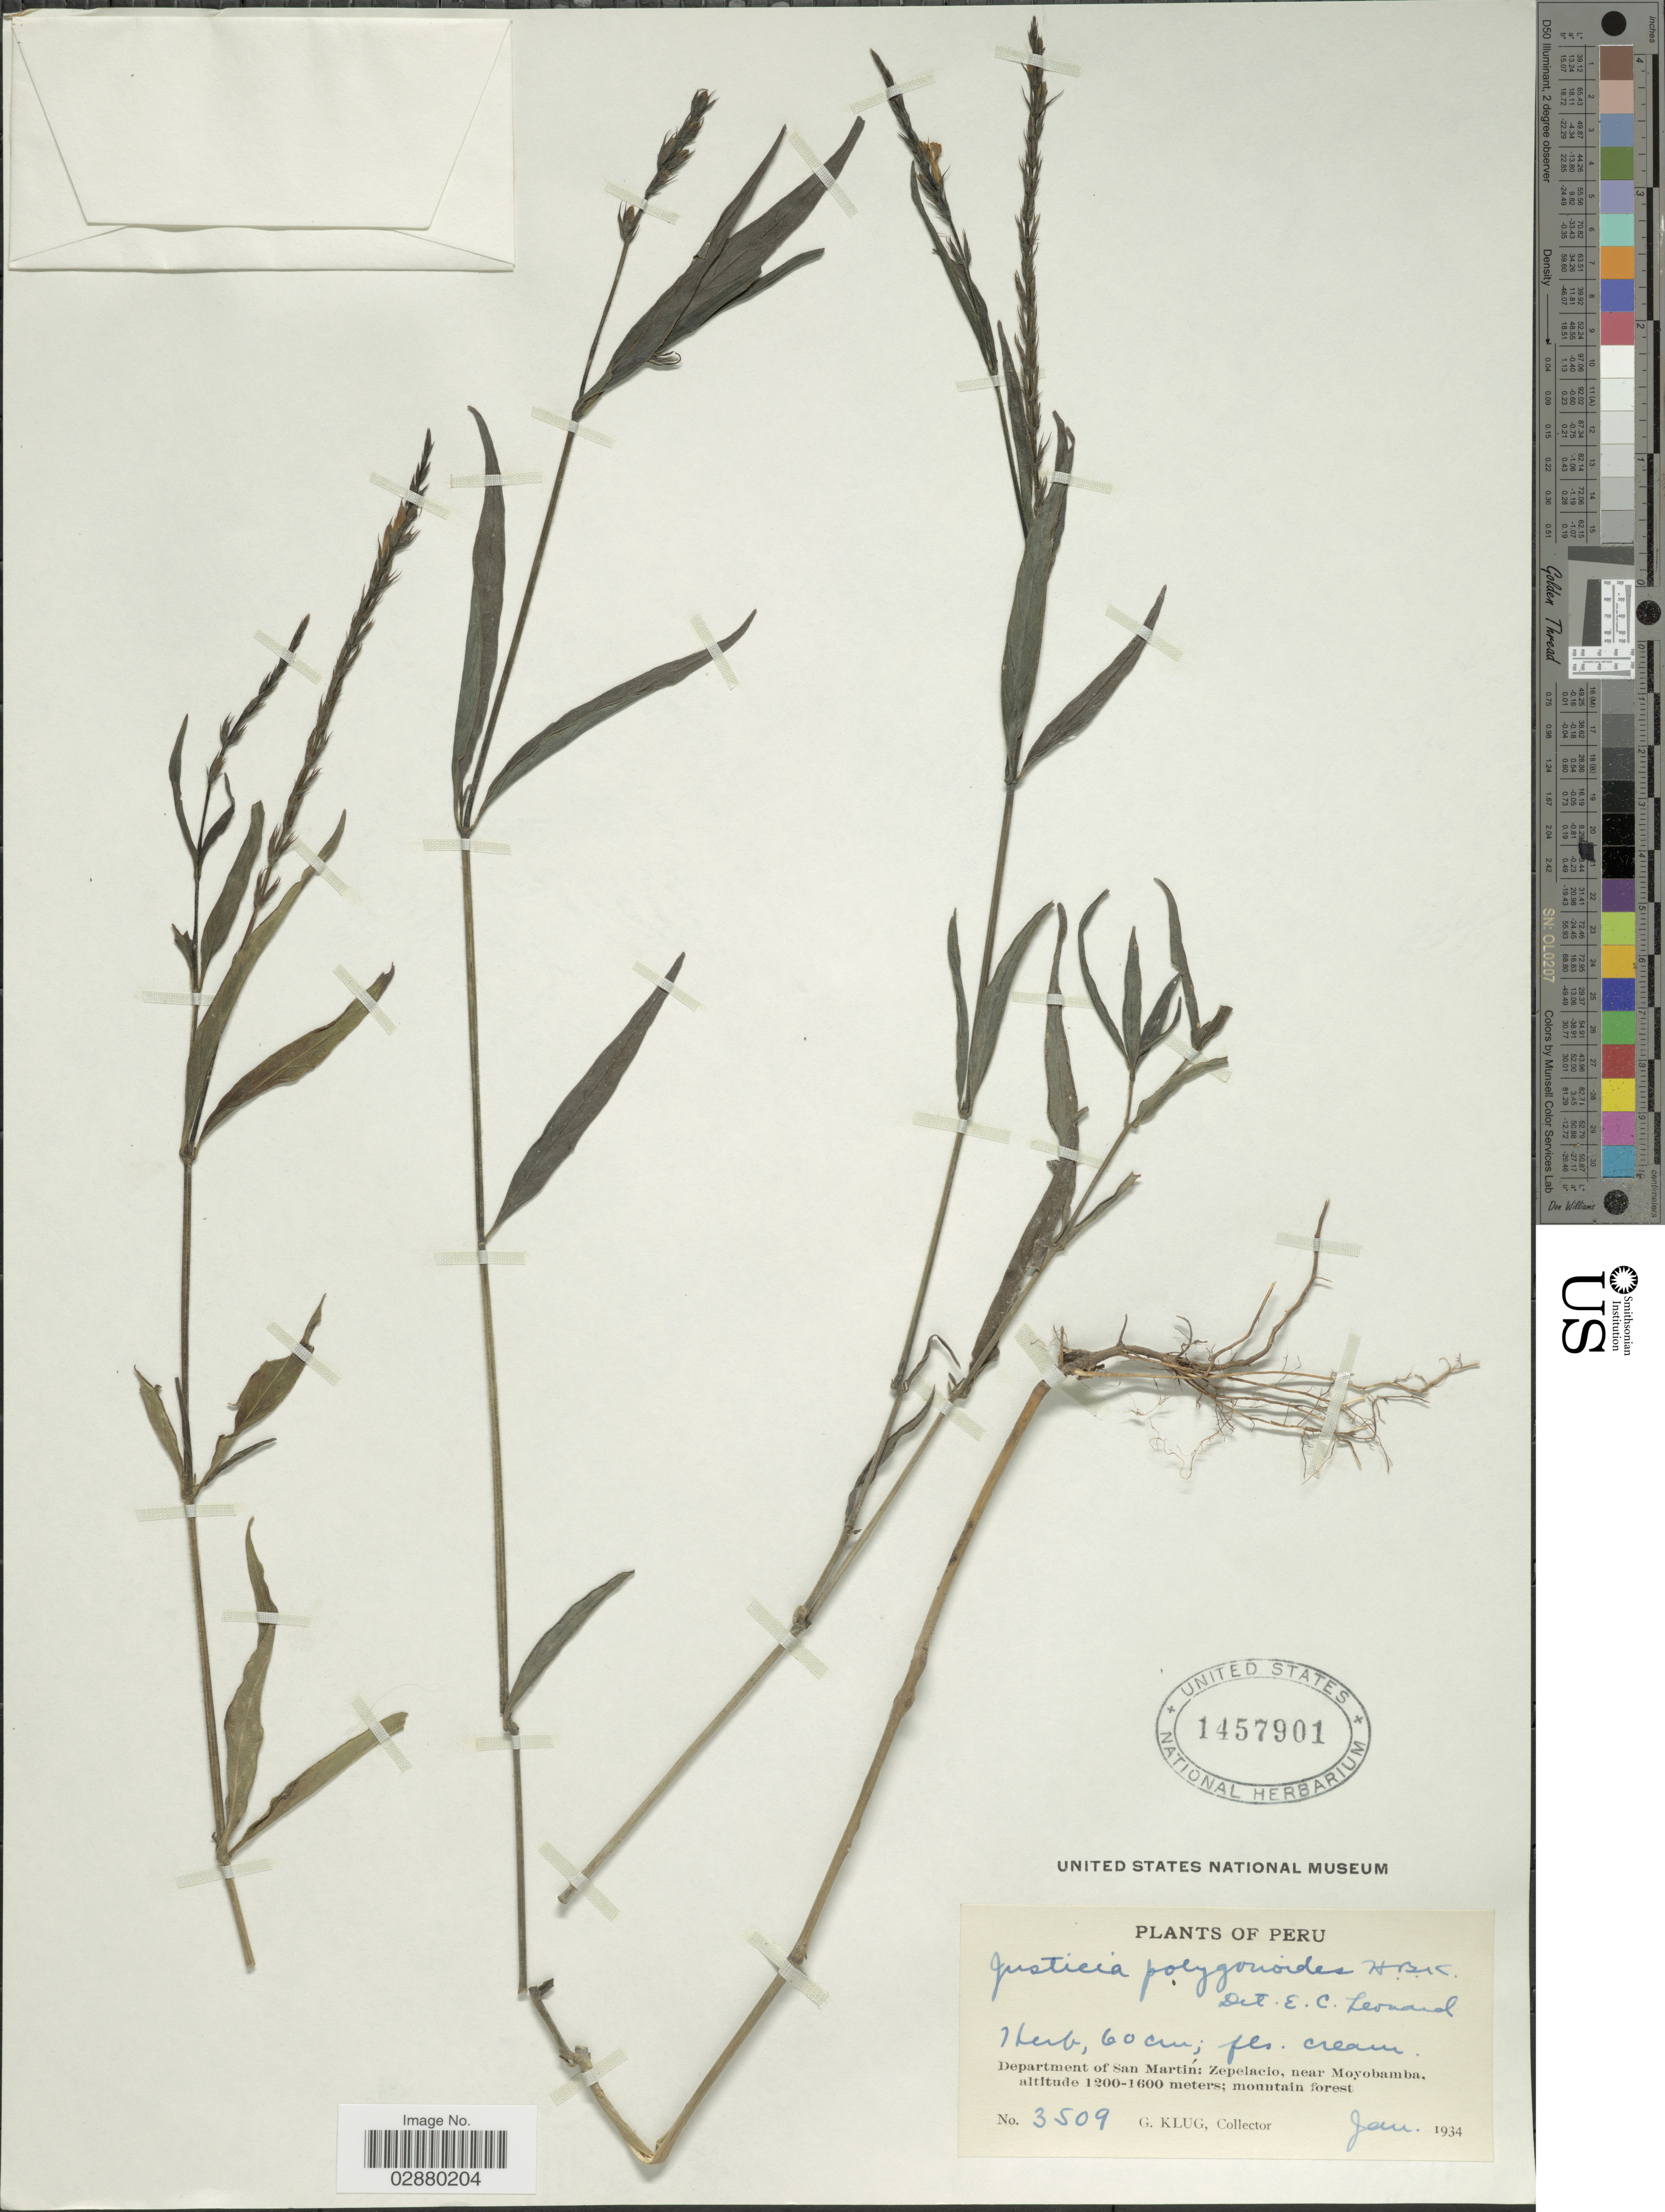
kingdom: Plantae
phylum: Tracheophyta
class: Magnoliopsida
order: Lamiales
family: Acanthaceae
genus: Justicia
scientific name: Justicia polygonoides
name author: Kunth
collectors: G. Klug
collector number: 3509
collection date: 1934-01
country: Peru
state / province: San Martín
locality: Department of San Martín: Zepelacio, near Moyobamba.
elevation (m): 1200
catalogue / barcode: US 1457901